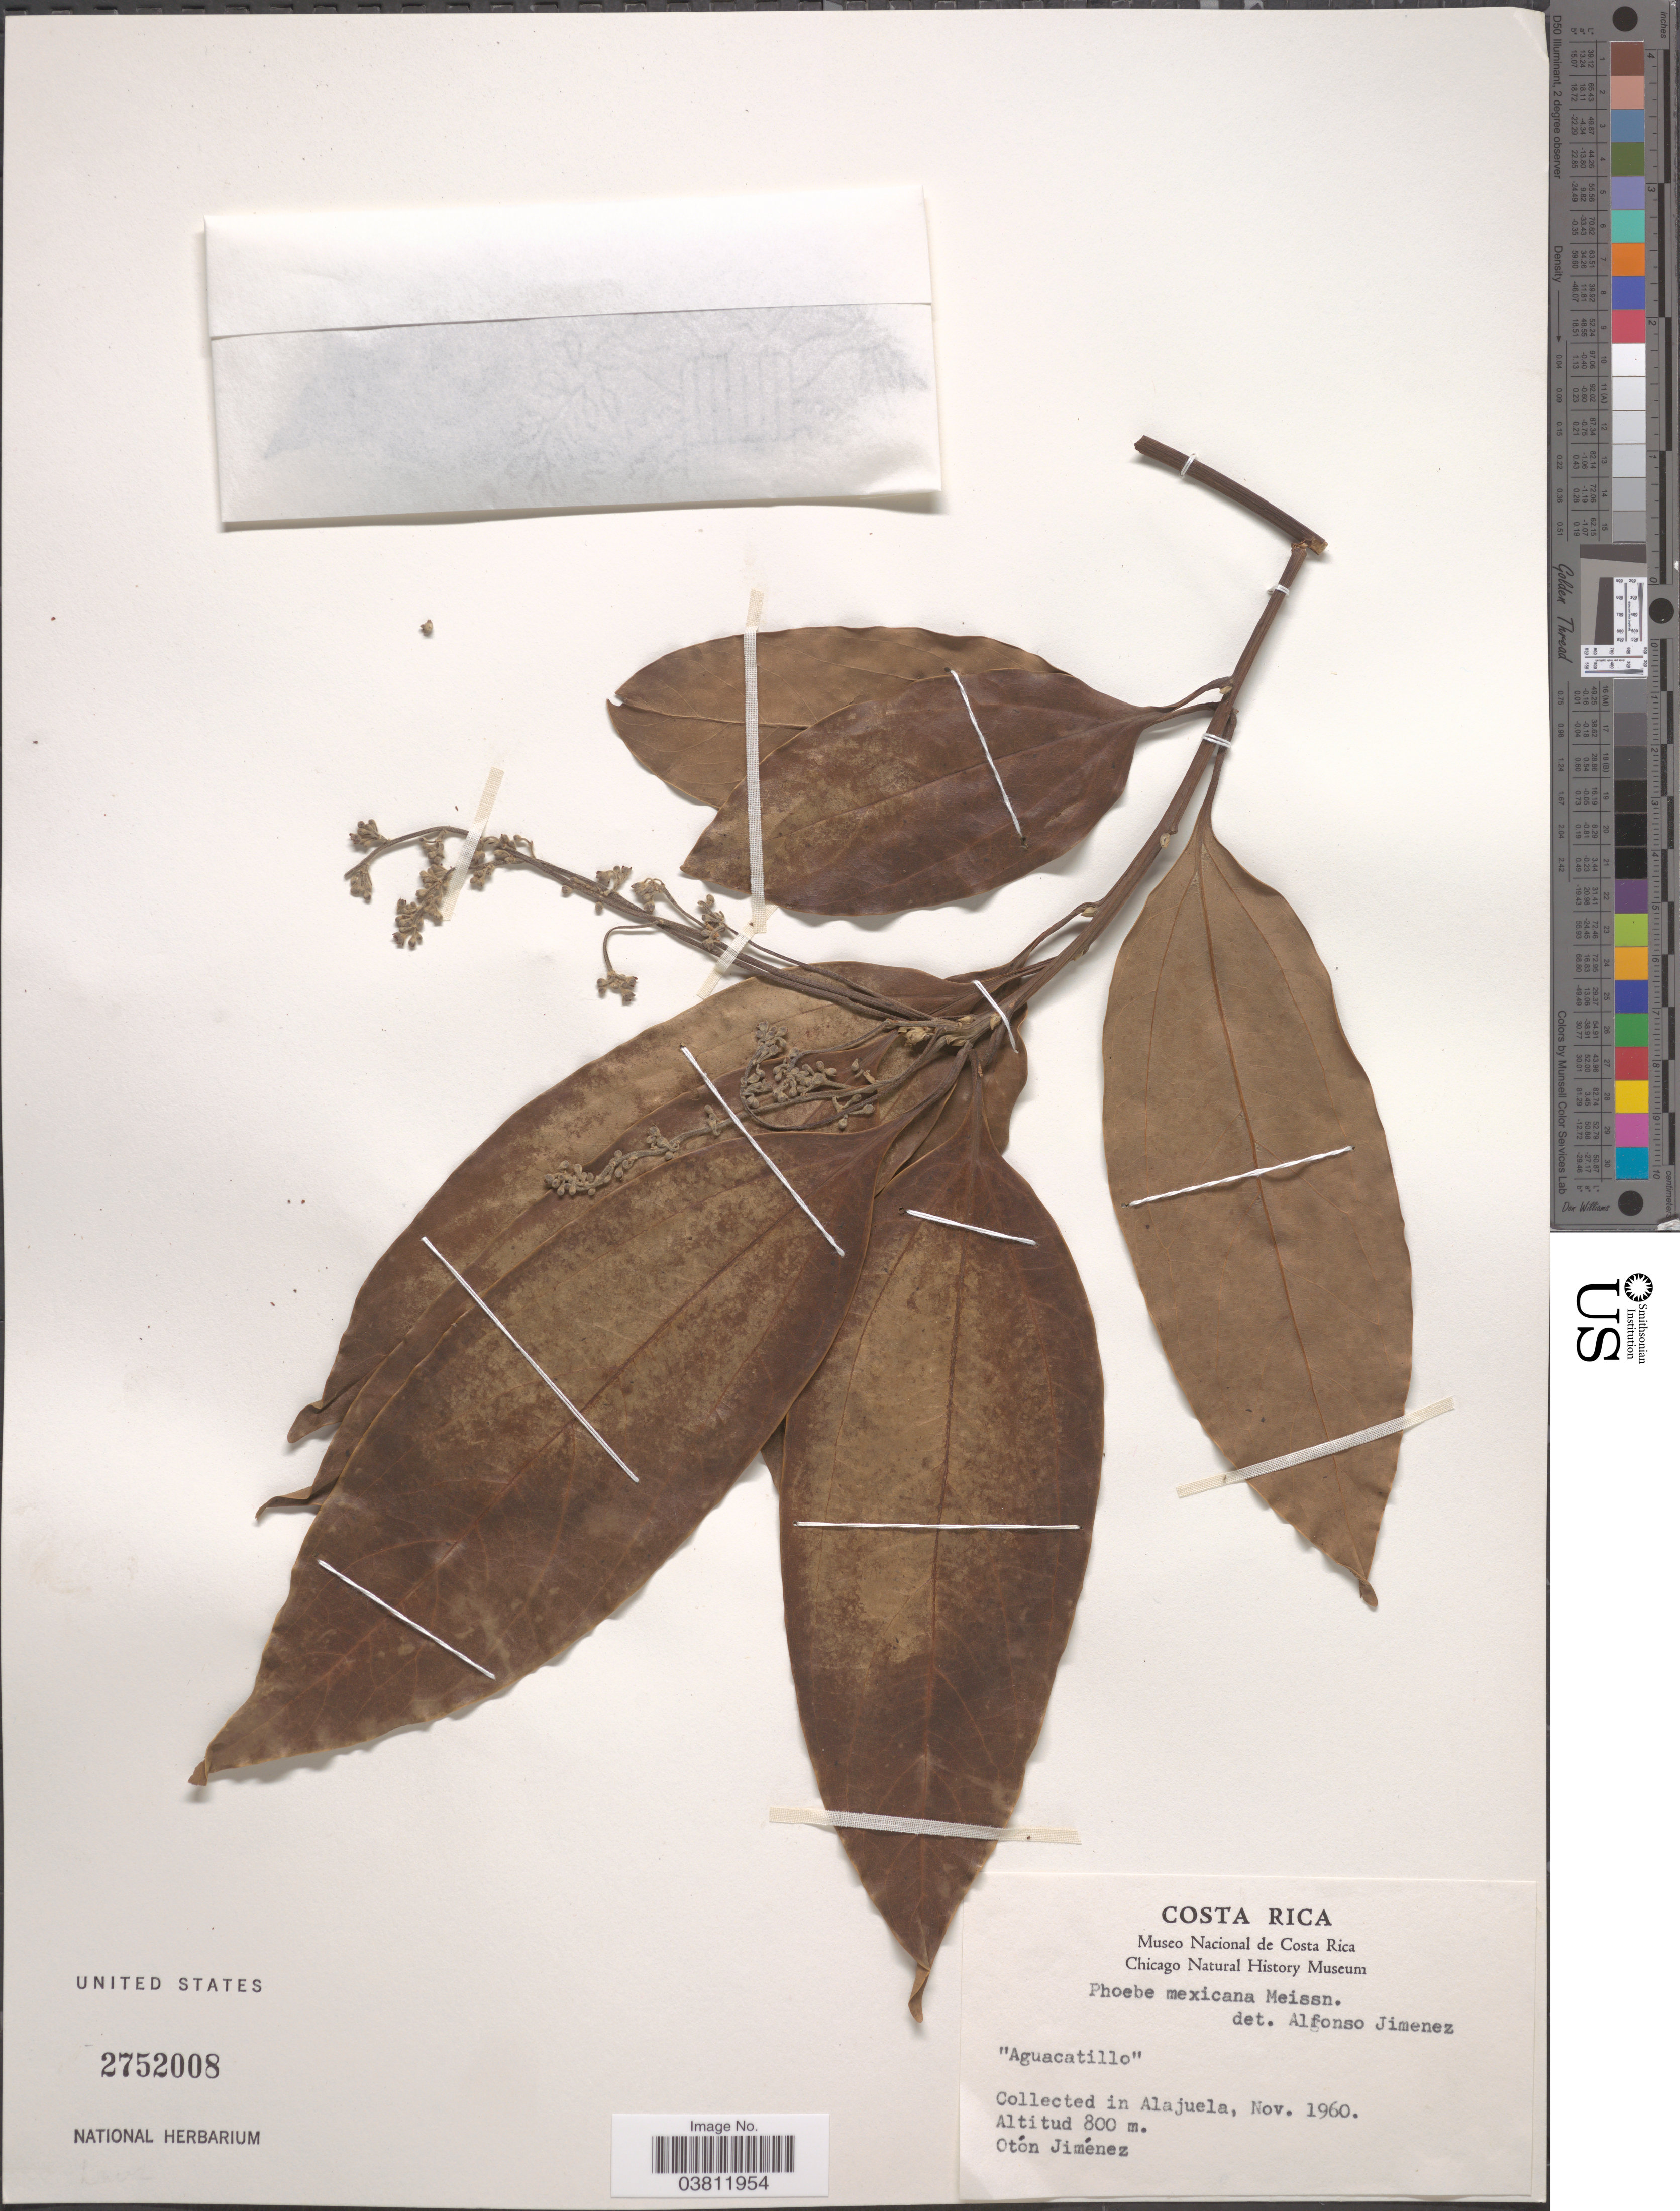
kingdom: Plantae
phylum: Tracheophyta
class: Magnoliopsida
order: Laurales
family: Lauraceae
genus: Phoebe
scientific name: Phoebe mexicana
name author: Meisn.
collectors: O. Jimenez L.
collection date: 1960-11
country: Costa Rica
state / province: Alajuela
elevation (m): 800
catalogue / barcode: US 2752008